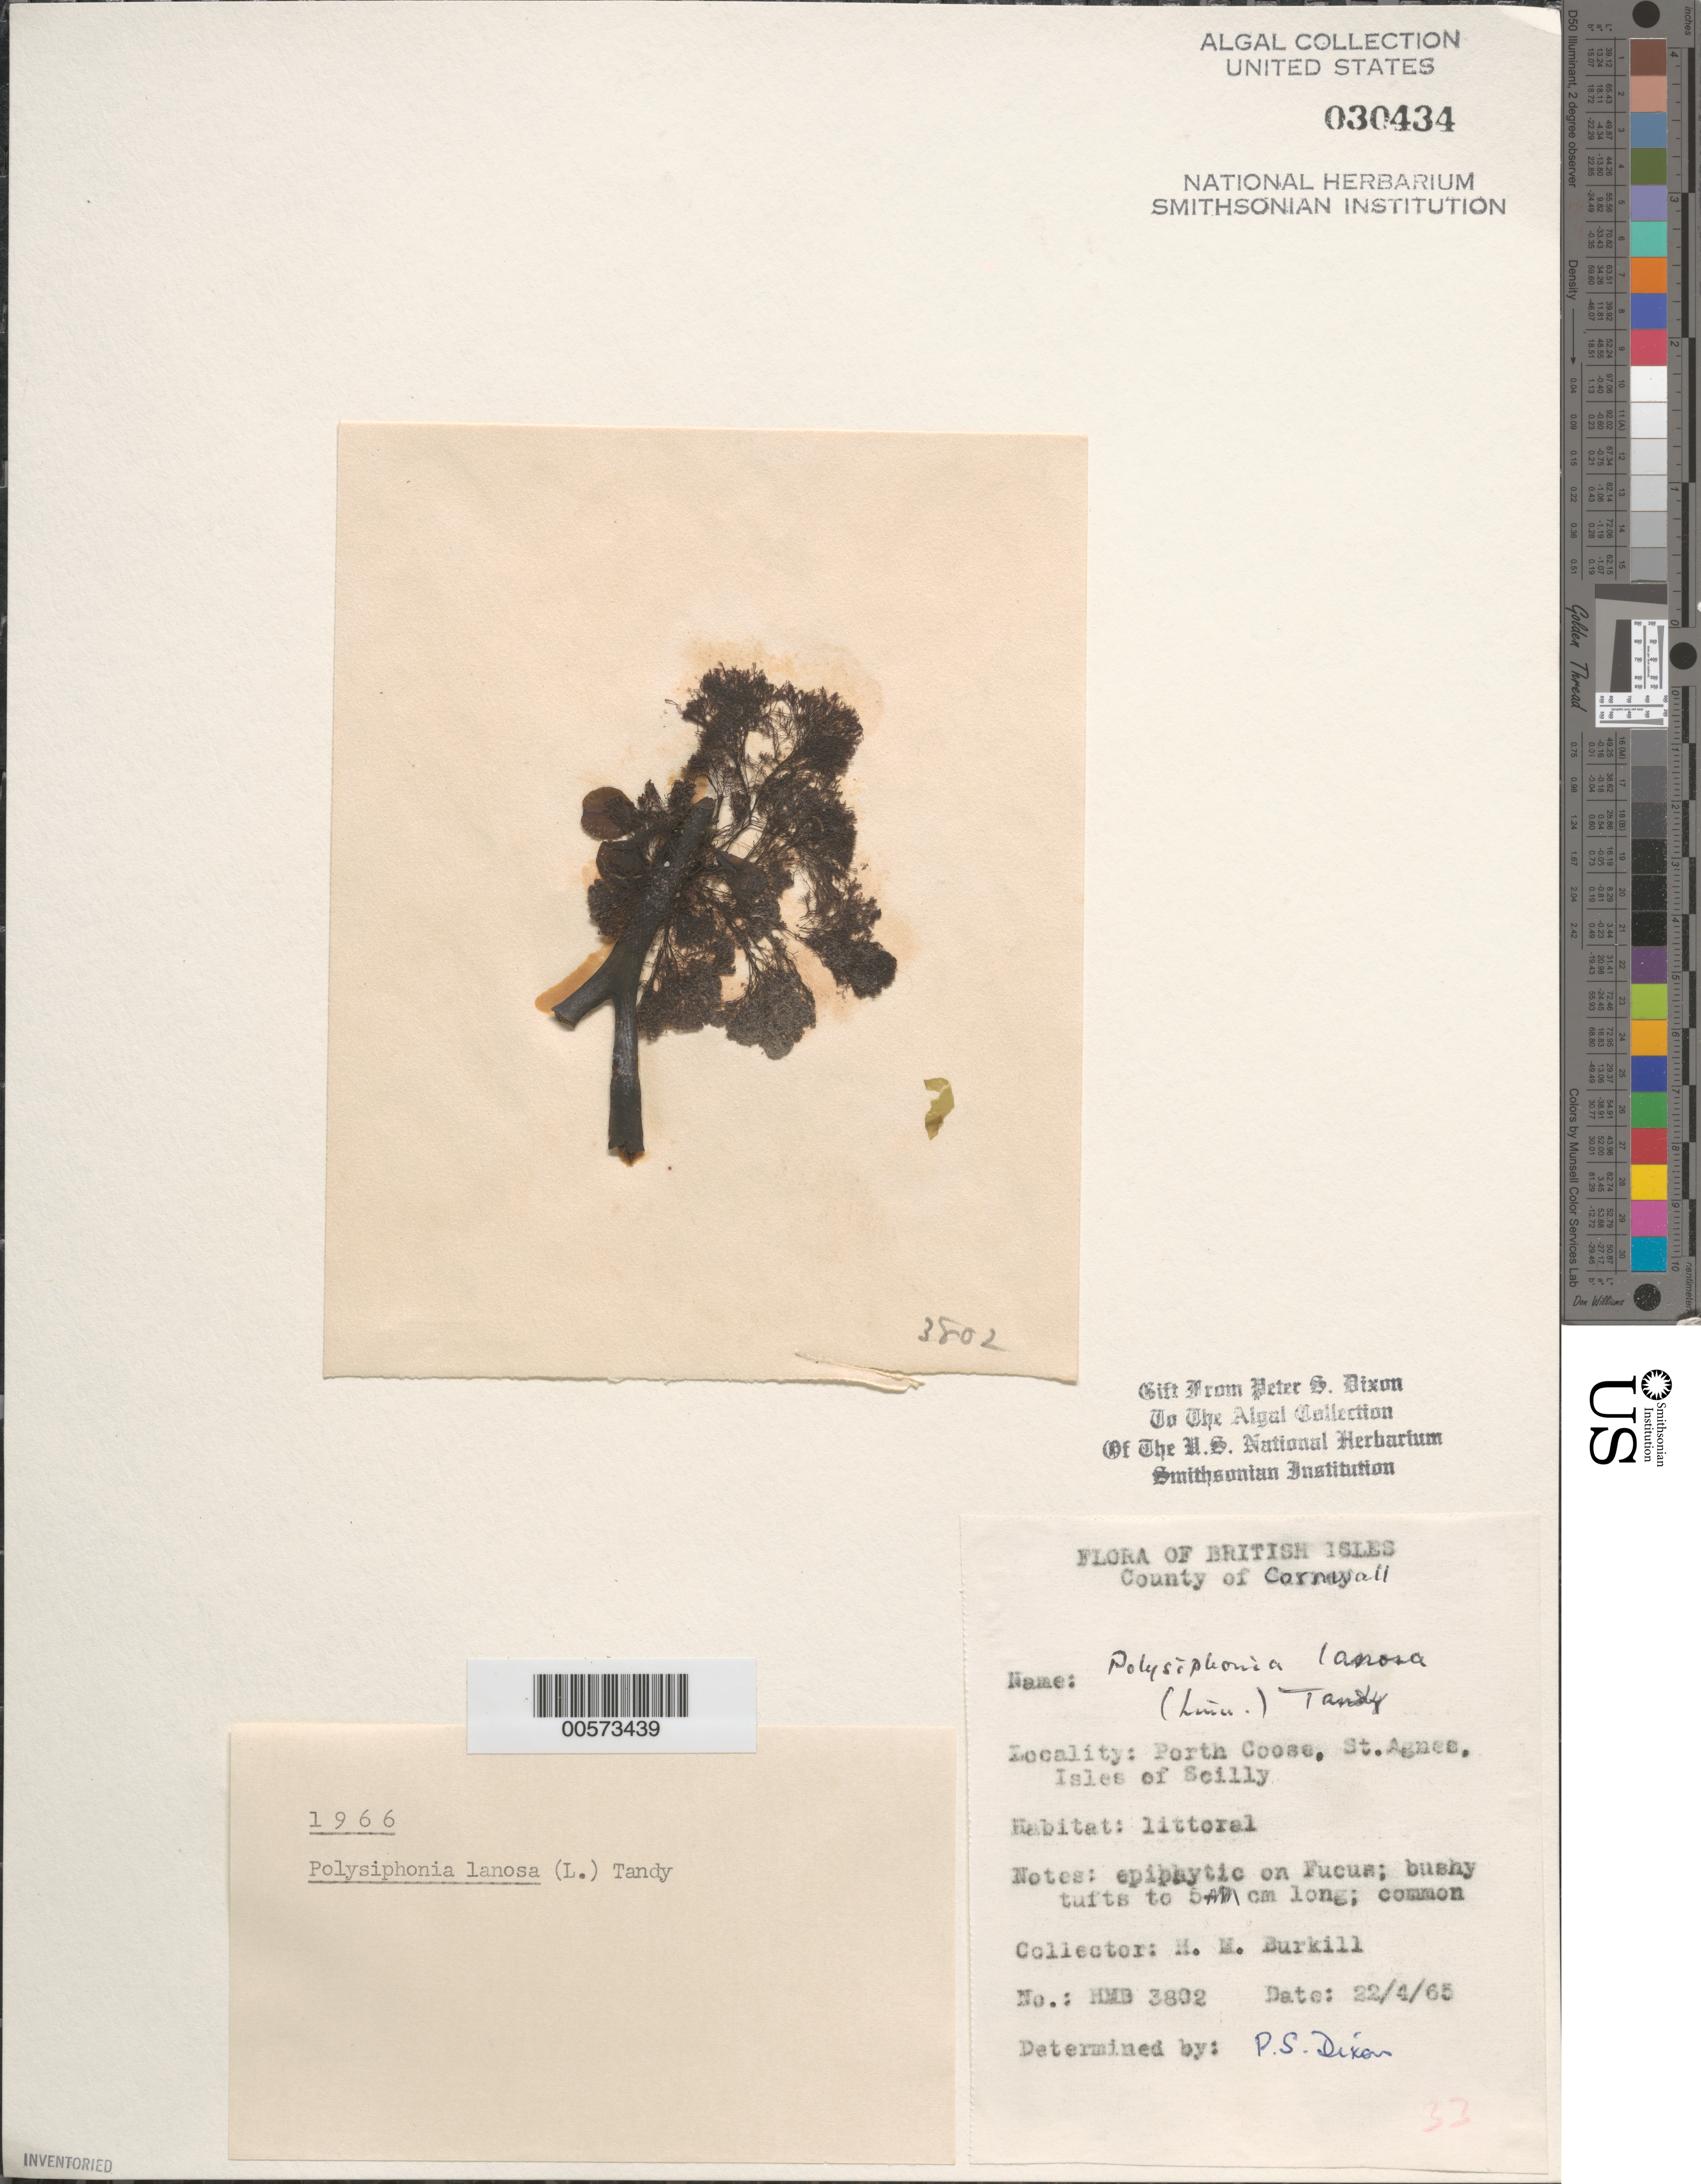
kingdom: Plantae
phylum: Rhodophyta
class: Florideophyceae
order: Ceramiales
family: Rhodomelaceae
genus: Vertebrata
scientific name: Vertebrata lanosa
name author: (L.) T.A. Chr.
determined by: Algae name updating Project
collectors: H. M. Burkill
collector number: HMB 3802 & PSD 1966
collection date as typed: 22 Apr 1965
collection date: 1965-04-22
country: United Kingdom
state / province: England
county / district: Council of the Isles of Scilly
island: St. Agnes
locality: Porth Coose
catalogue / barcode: US 30434